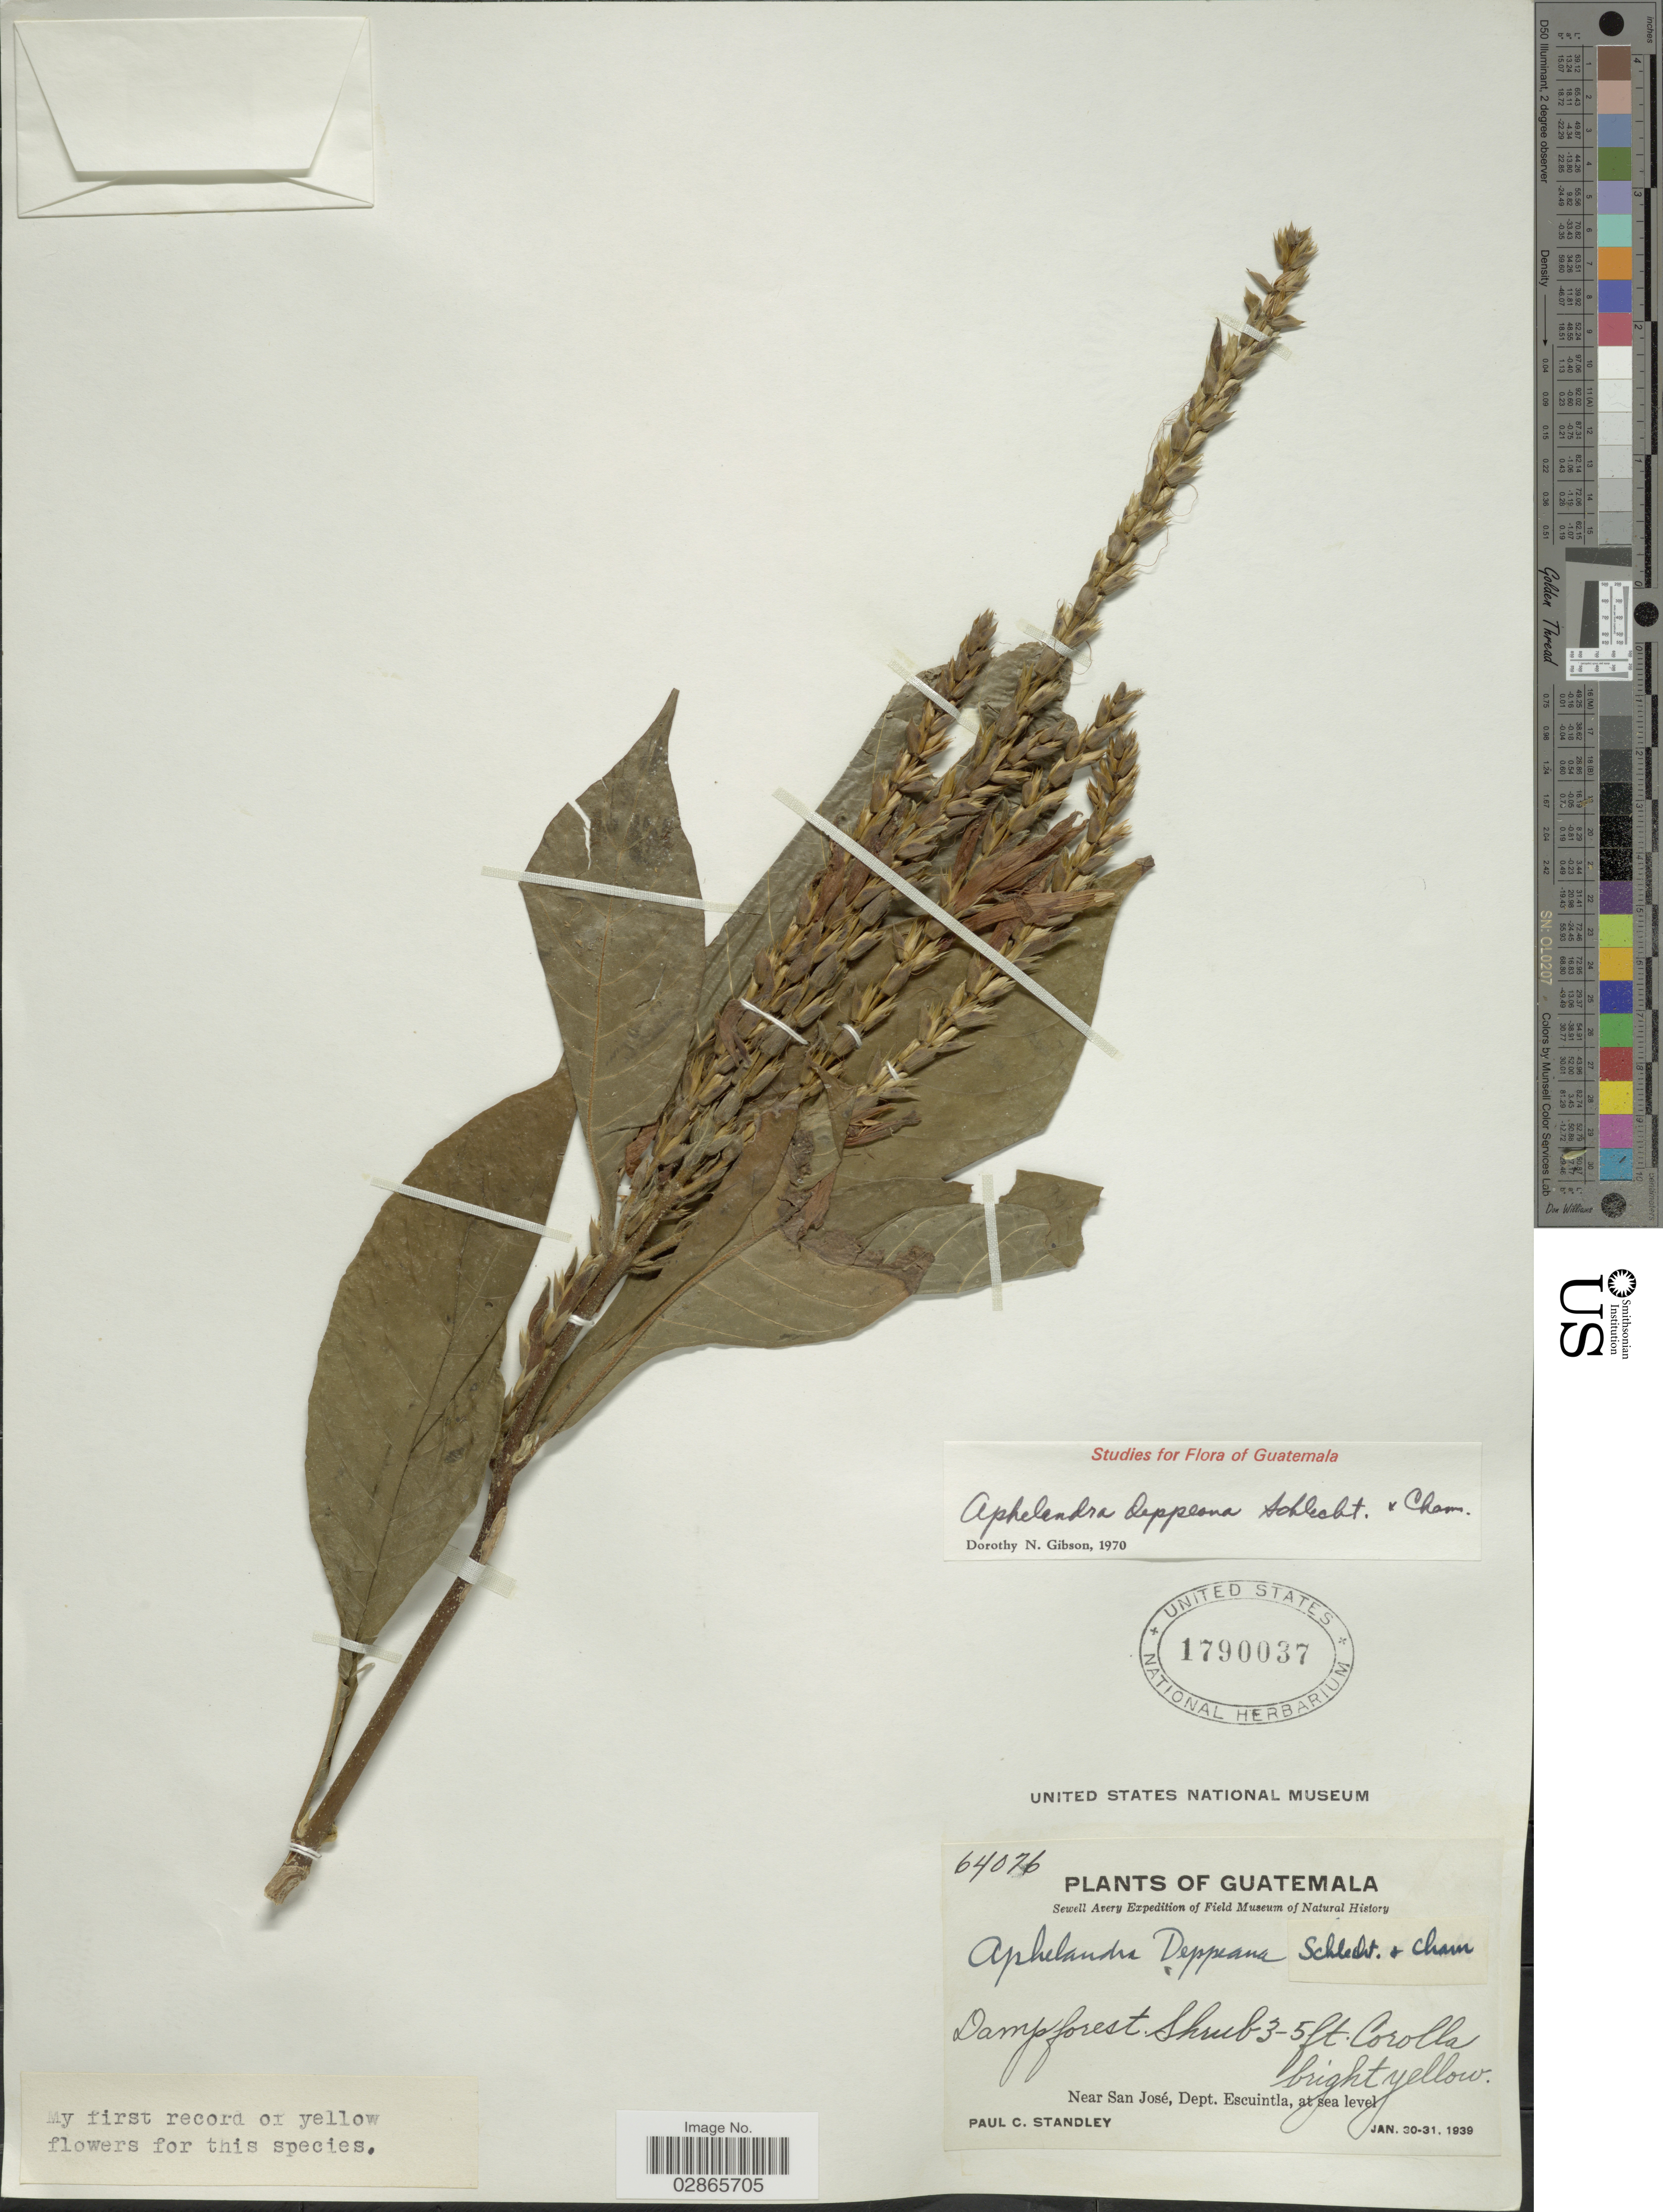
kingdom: Plantae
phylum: Tracheophyta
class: Magnoliopsida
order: Lamiales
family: Acanthaceae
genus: Aphelandra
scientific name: Aphelandra deppeana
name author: Schltdl. & Cham.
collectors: P. C. Standley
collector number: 64076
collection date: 1939-01-30/1939-01-31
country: Guatemala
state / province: Escuintla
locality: Near San José, Dept. Escuintla.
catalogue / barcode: US 1790037